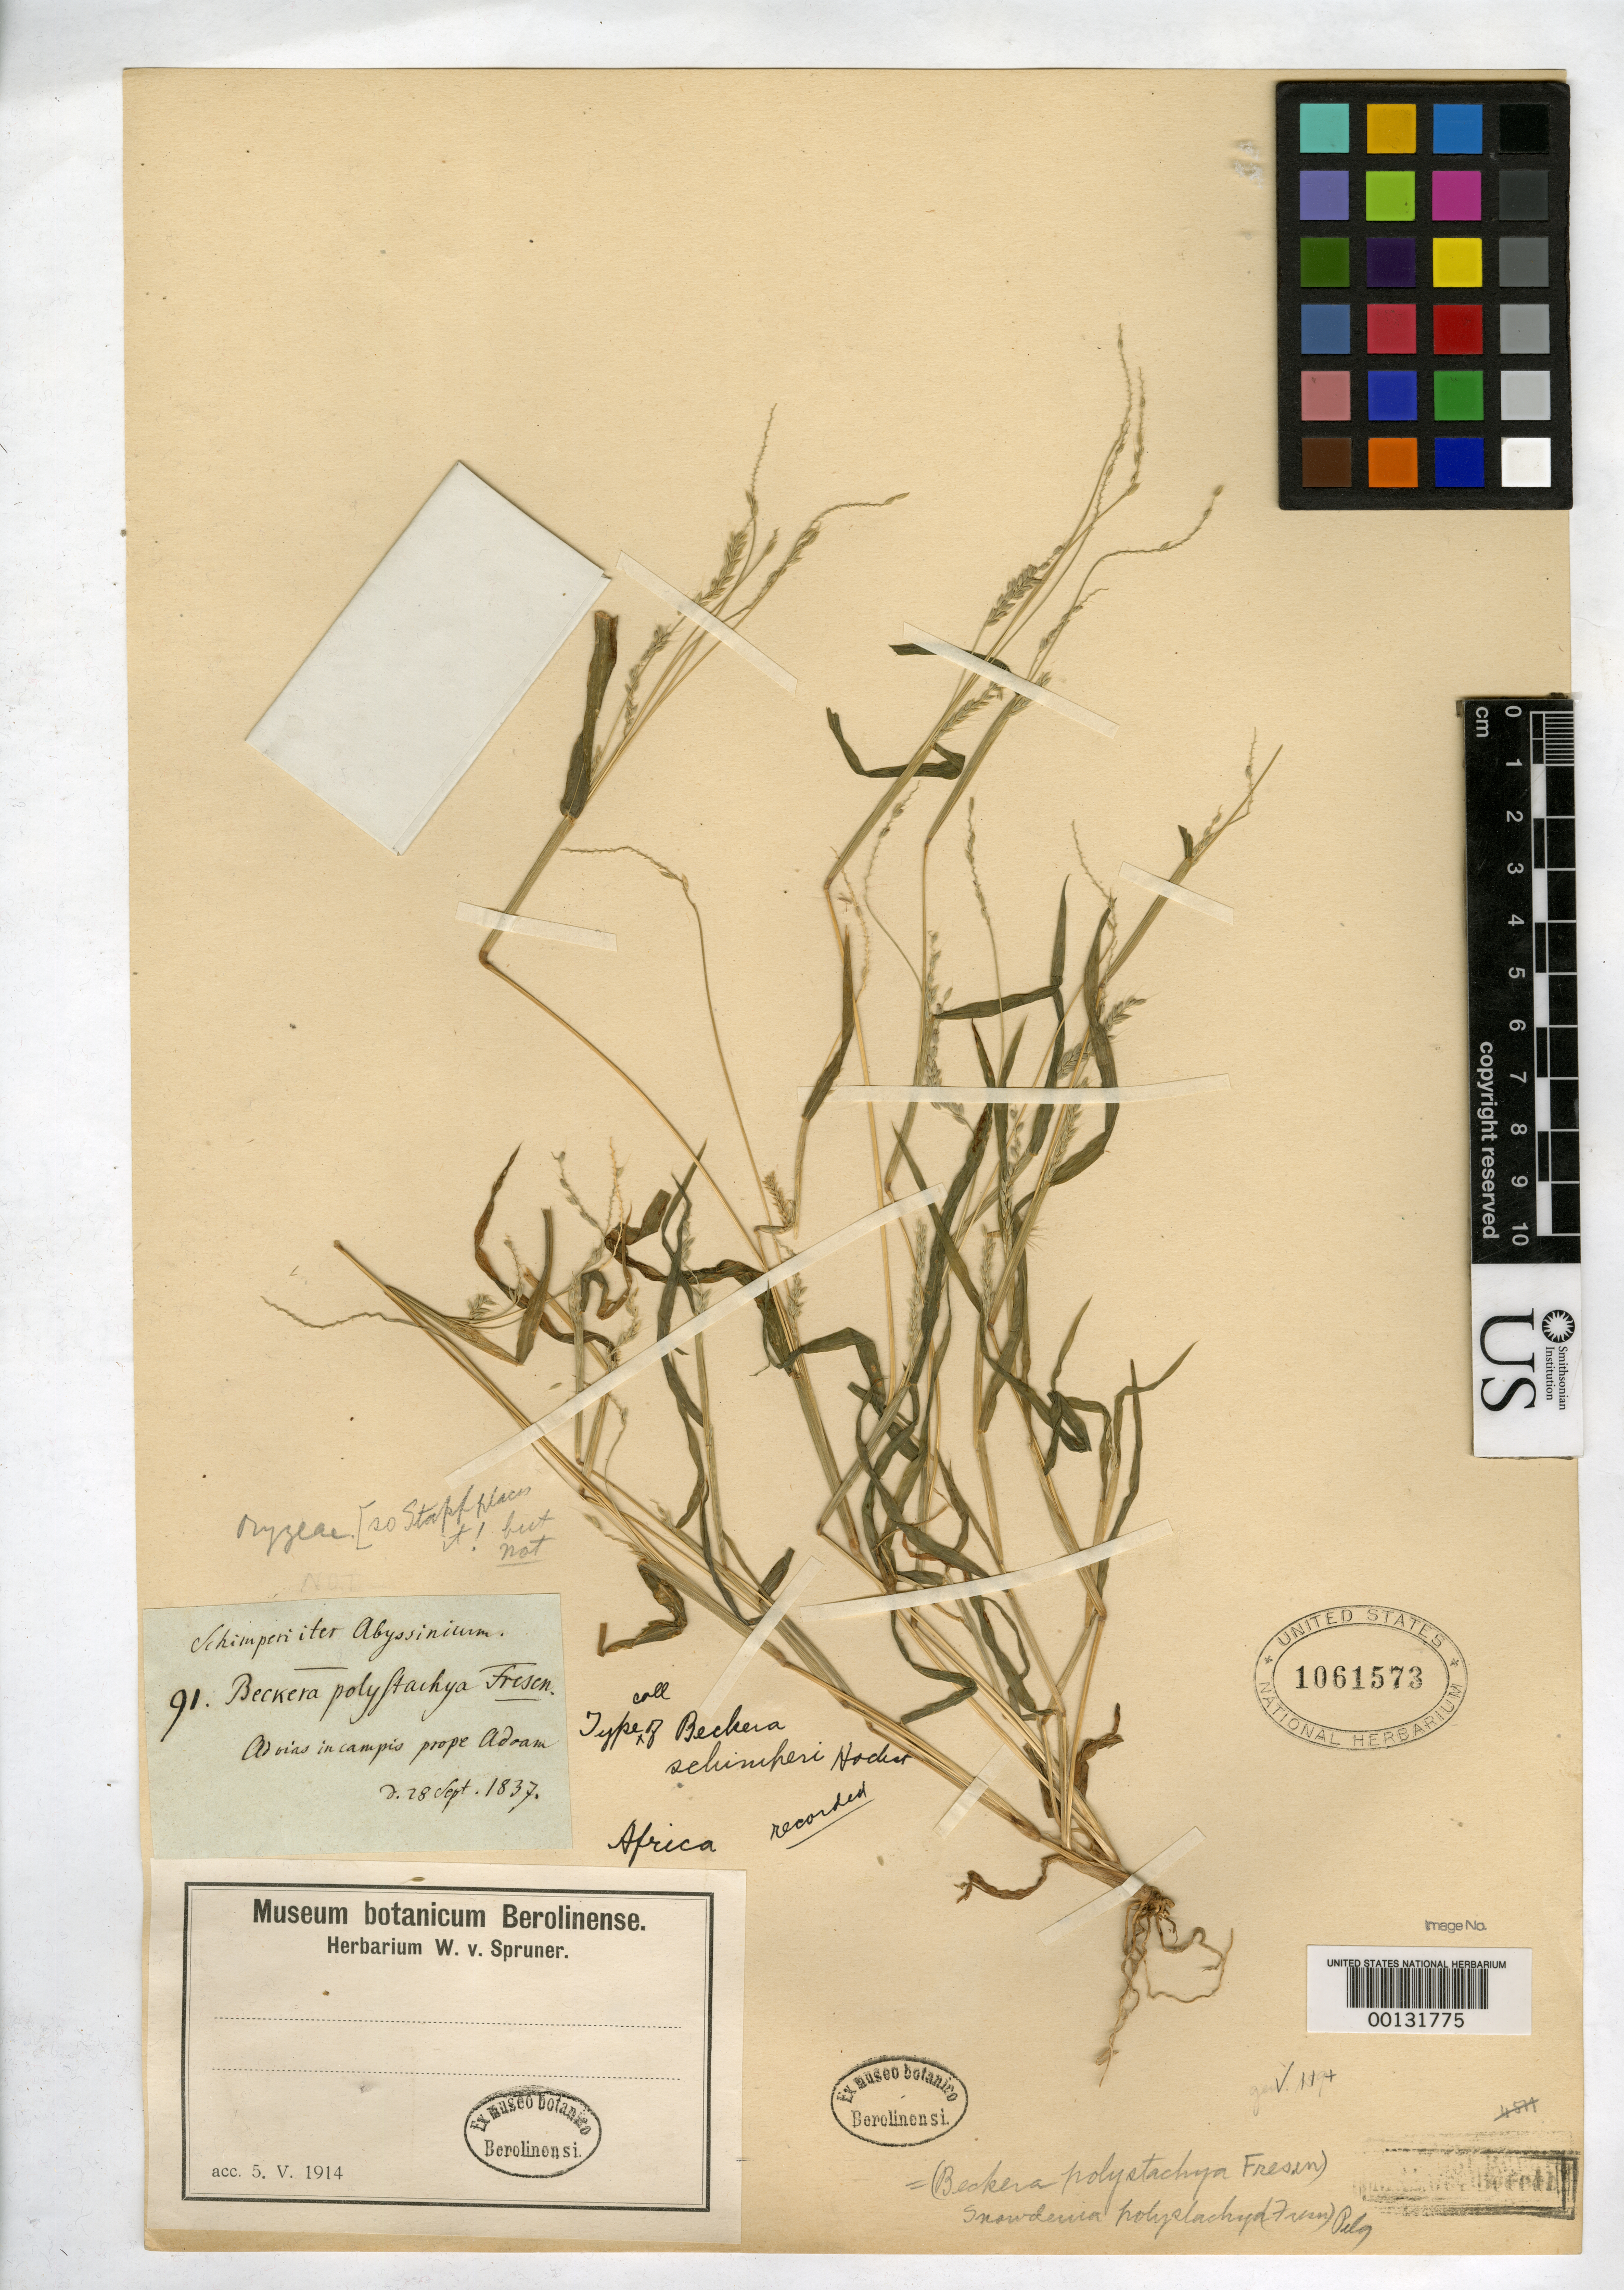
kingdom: Plantae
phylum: Tracheophyta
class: Liliopsida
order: Poales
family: Poaceae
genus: Beckera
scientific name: Beckera schimperi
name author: Hochst.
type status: Isotype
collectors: G. W. Schimper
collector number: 91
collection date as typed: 28 Sep 1837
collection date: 1837-09-28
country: Ethiopia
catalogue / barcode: US 1061573